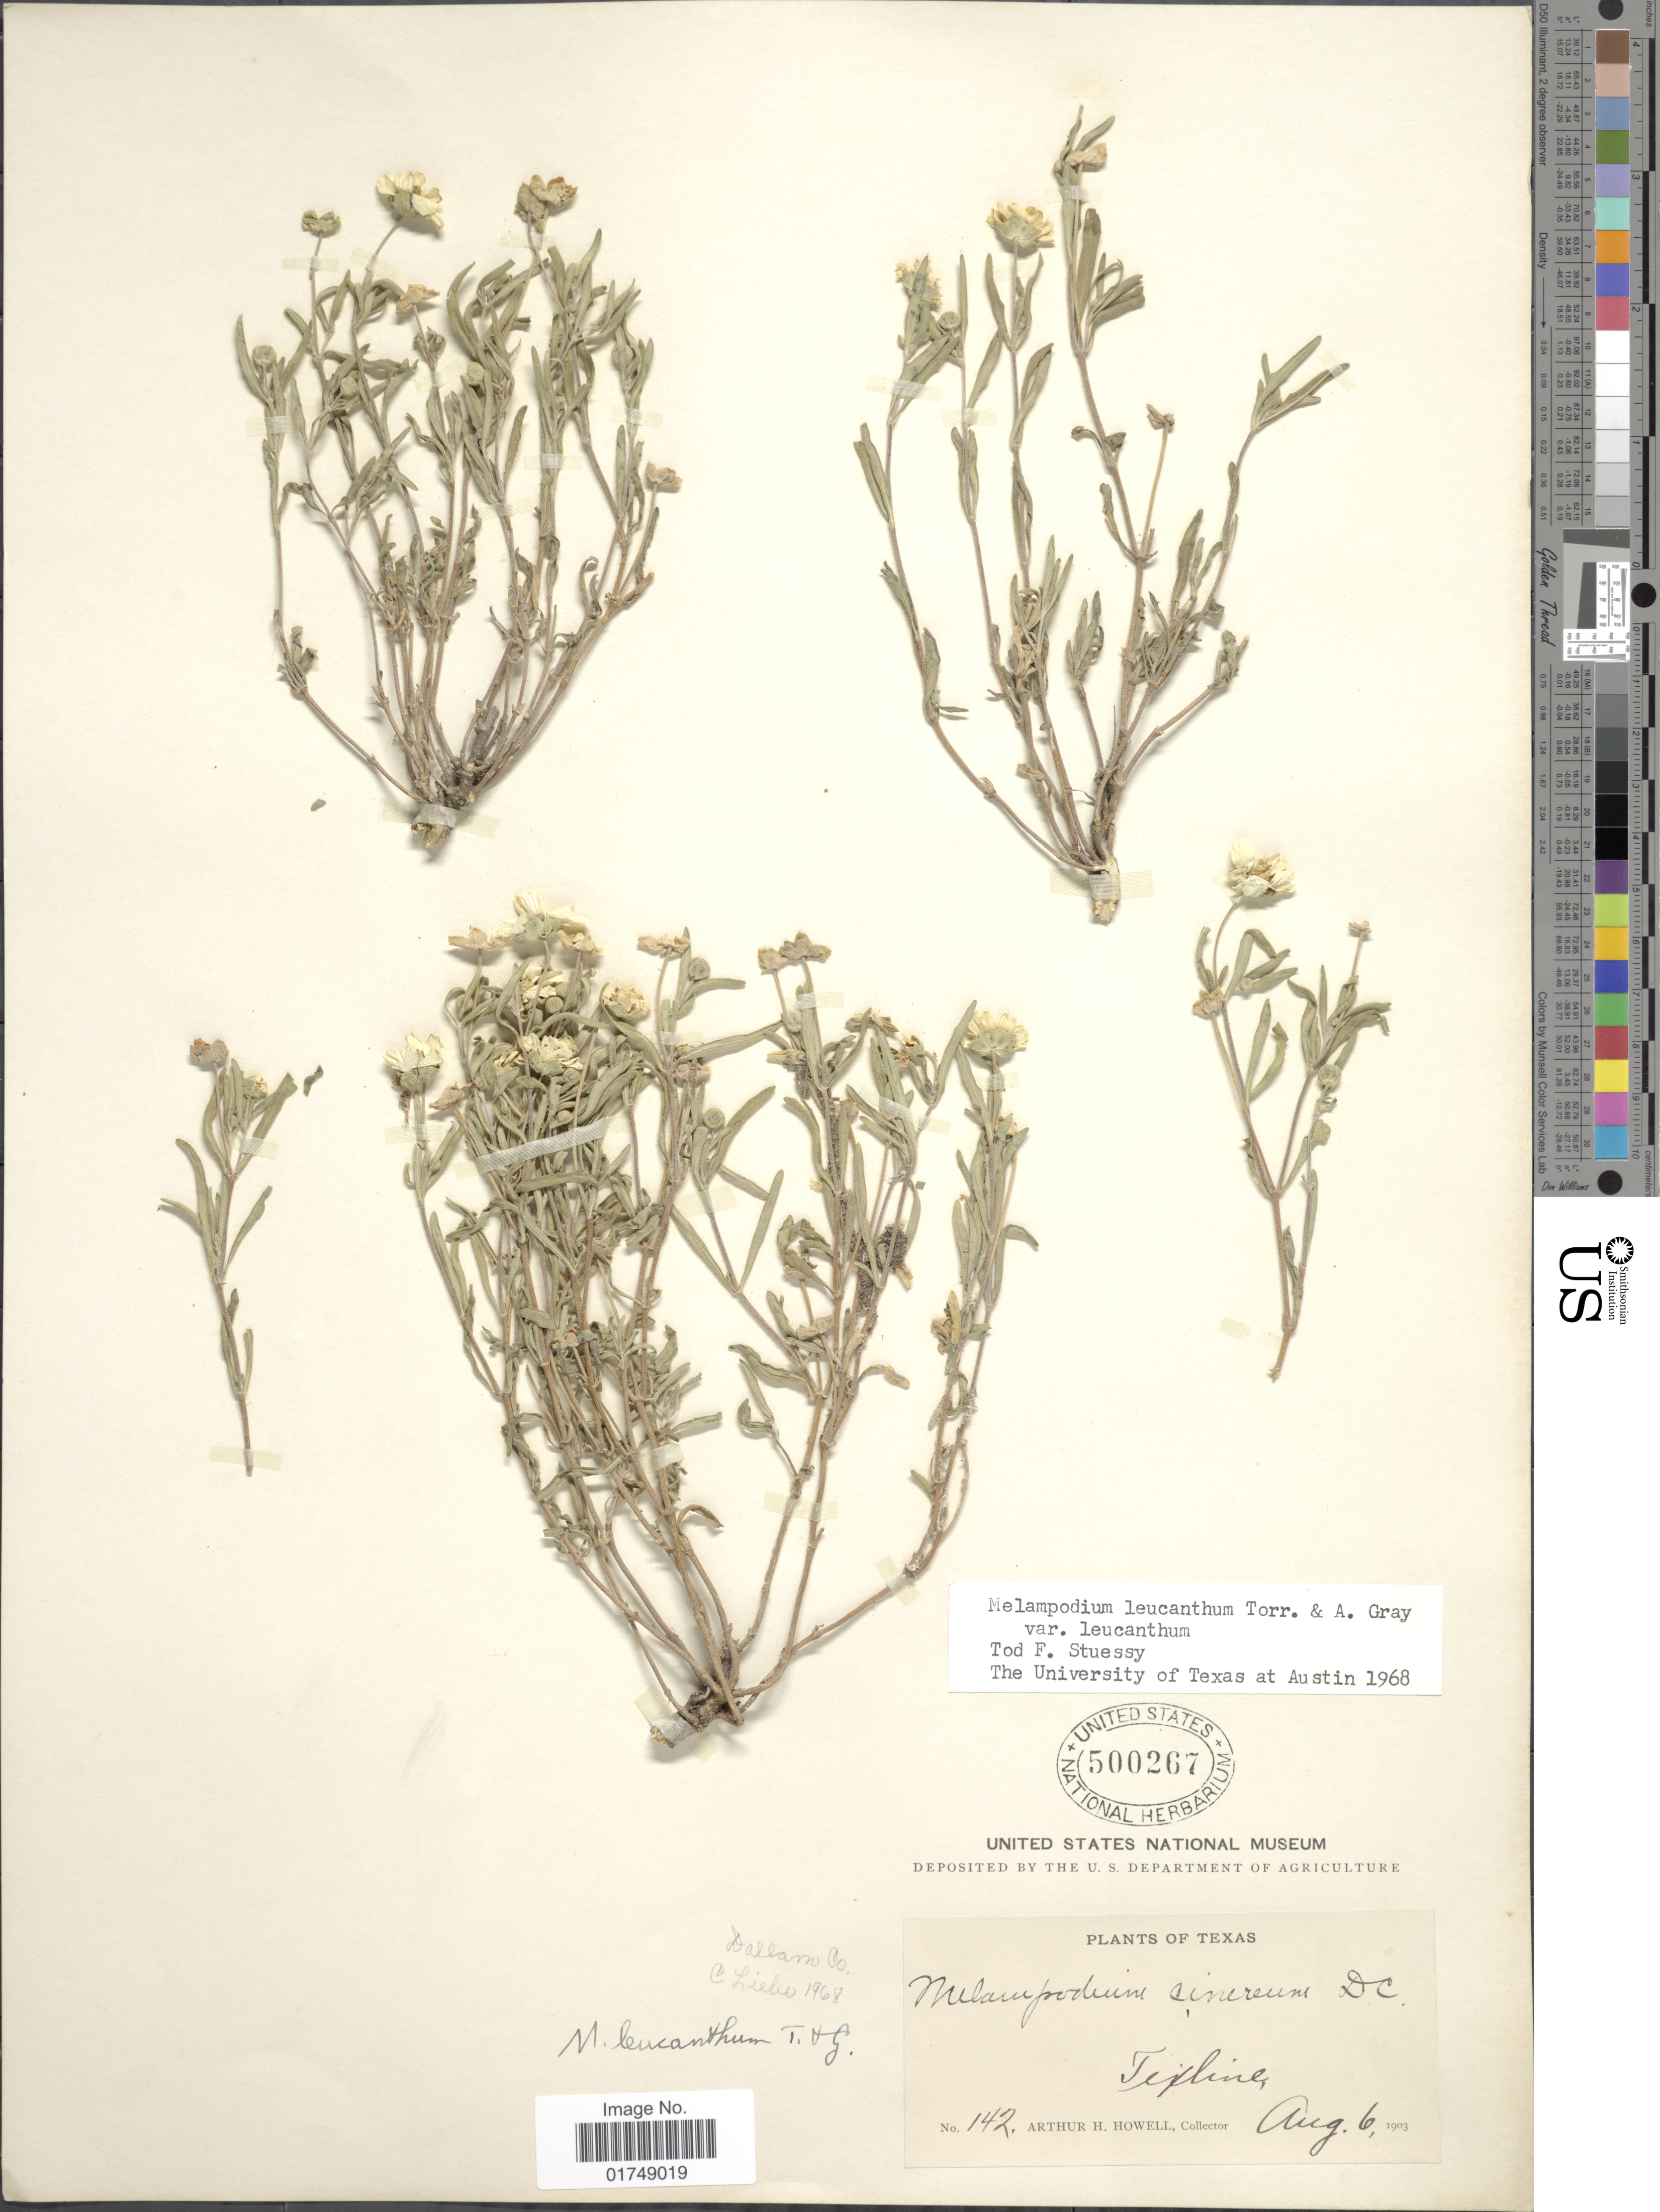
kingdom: Plantae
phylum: Tracheophyta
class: Magnoliopsida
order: Asterales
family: Asteraceae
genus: Melampodium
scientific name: Melampodium leucanthum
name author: Torr. & A. Gray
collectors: A. H. Howell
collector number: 142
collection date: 1903-08-06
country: United States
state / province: Texas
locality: Texline. Dallamo Co.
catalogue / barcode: US 500267